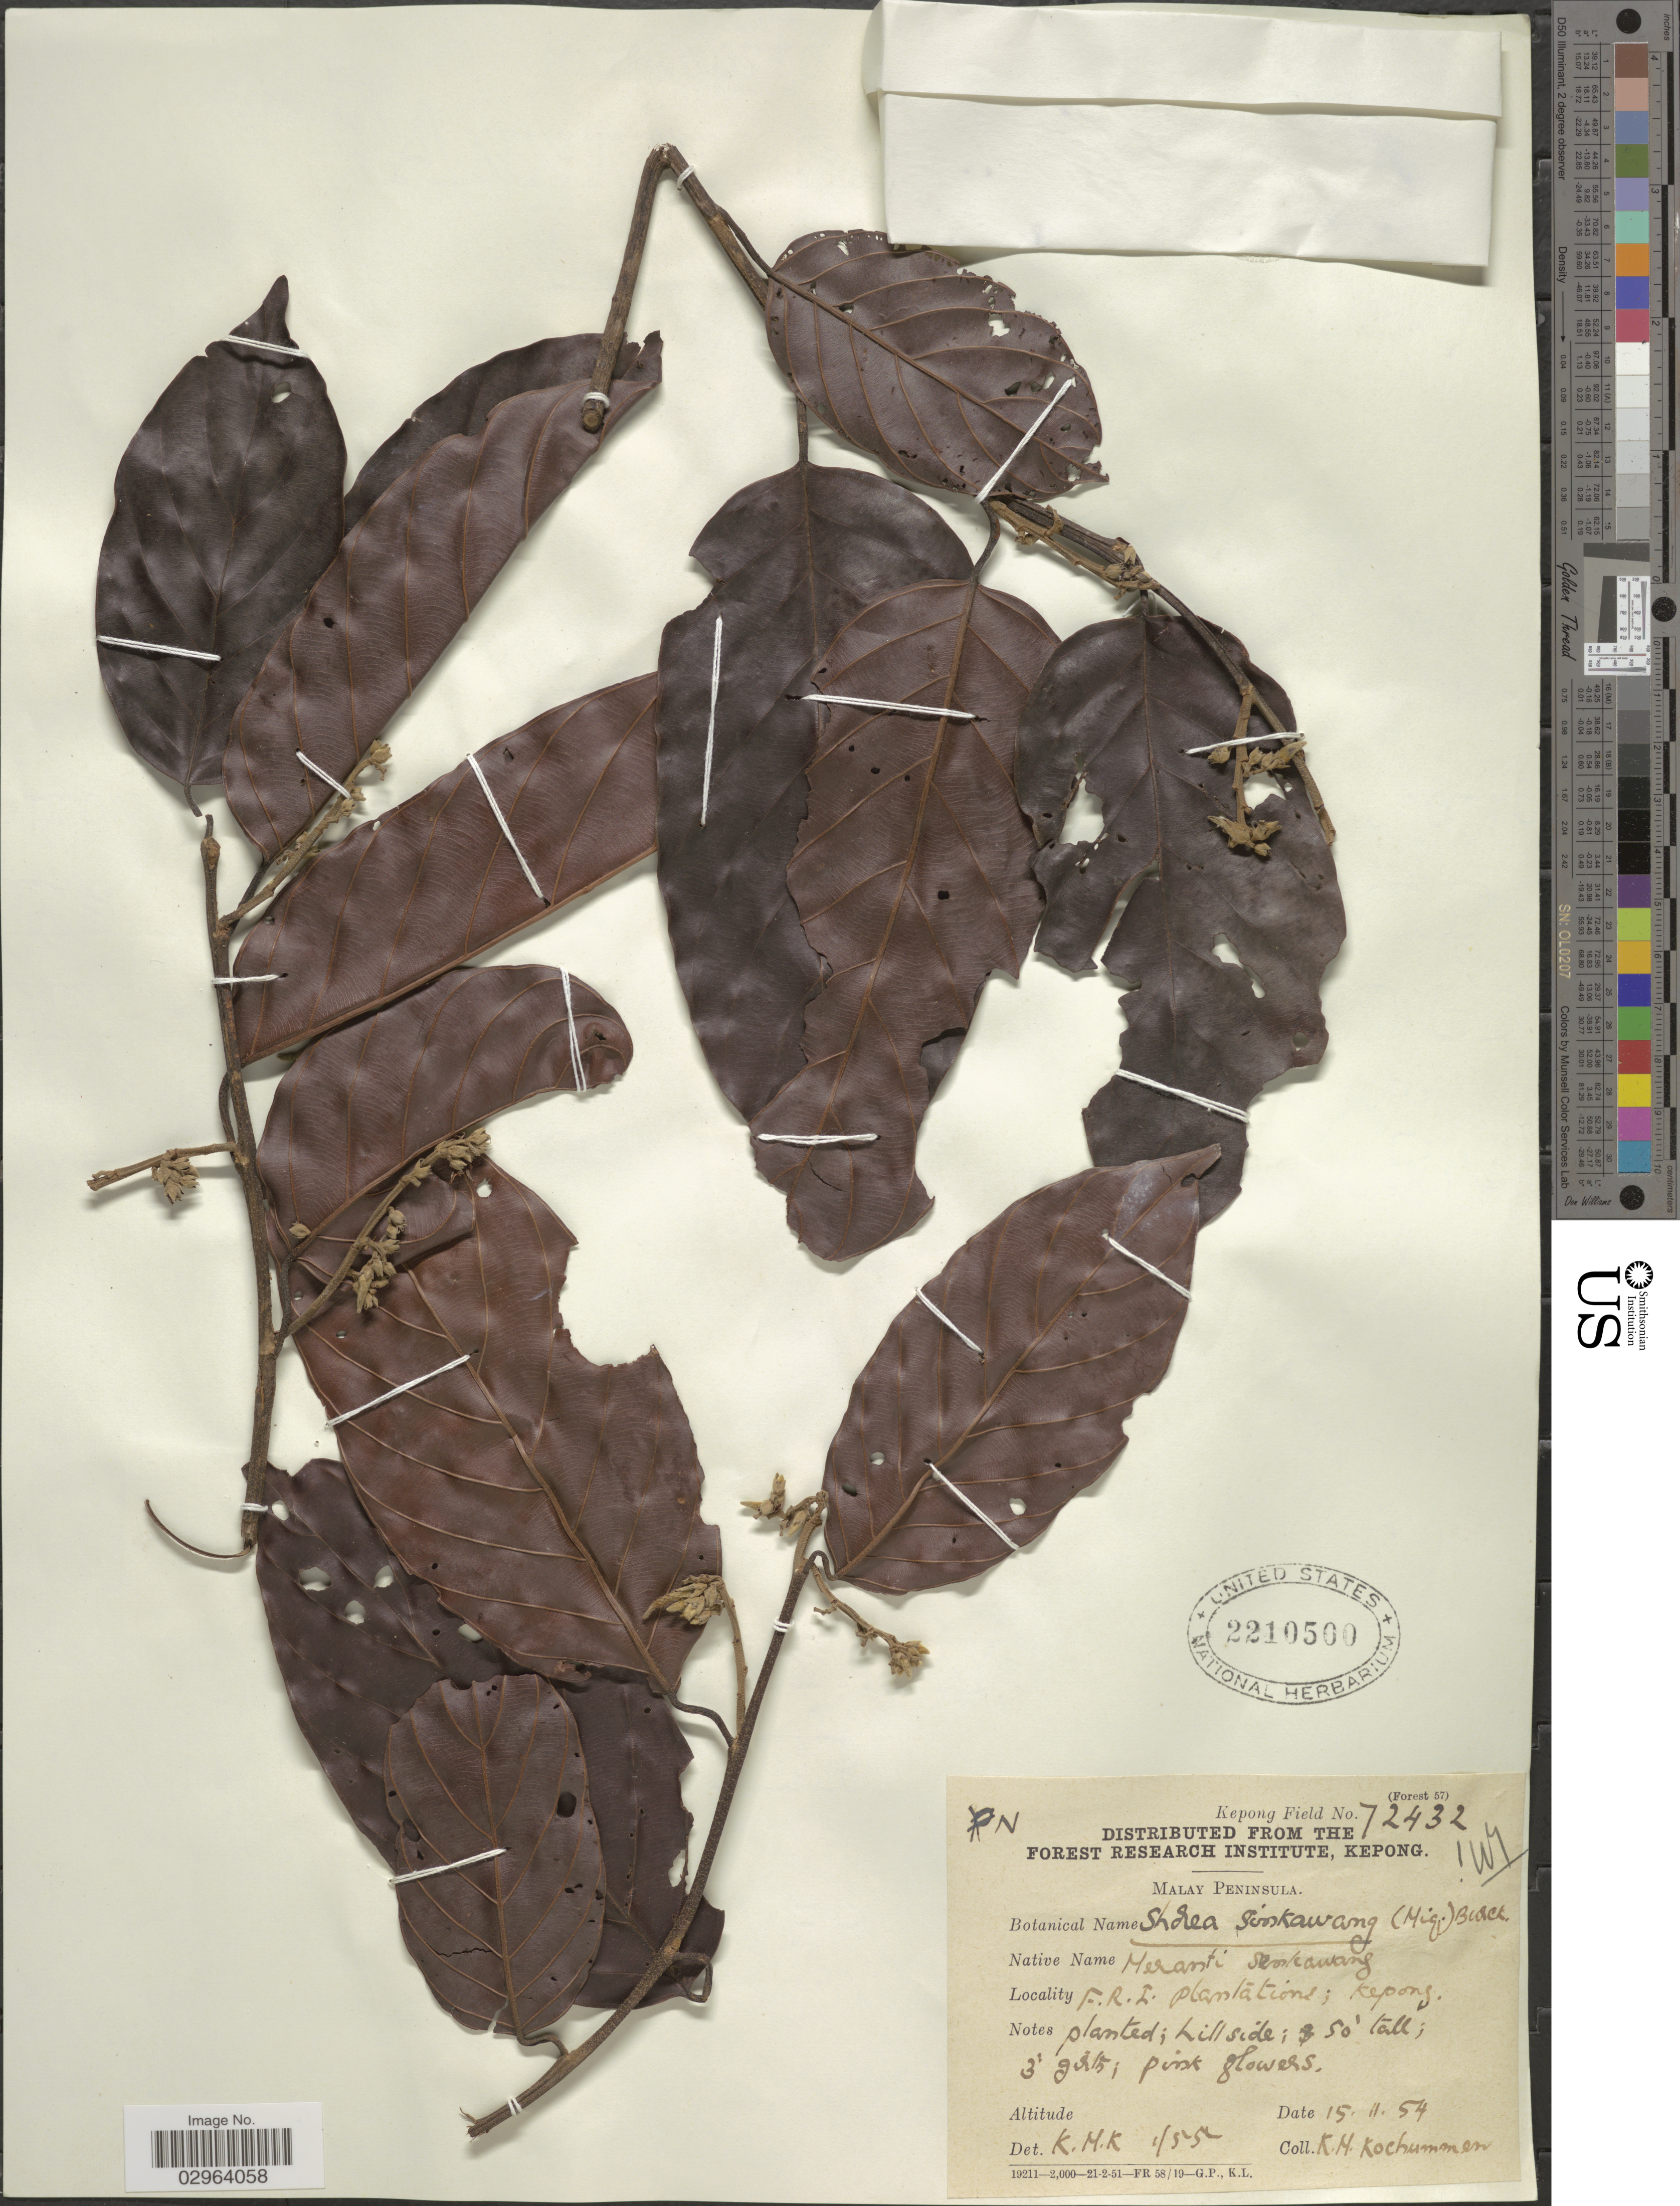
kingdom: Plantae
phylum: Tracheophyta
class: Magnoliopsida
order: Malvales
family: Dipterocarpaceae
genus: Rubroshorea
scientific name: Rubroshorea singkawang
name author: (Miq.) P.S. Ashton & J. Heck.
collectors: K. Kochummen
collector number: Kepong Field 72432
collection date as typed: Transcribed d/m/y: 15/11/54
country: Malaysia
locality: Malay Peninsula. F.R.I. plantations; Kepong.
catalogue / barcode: US 2210500